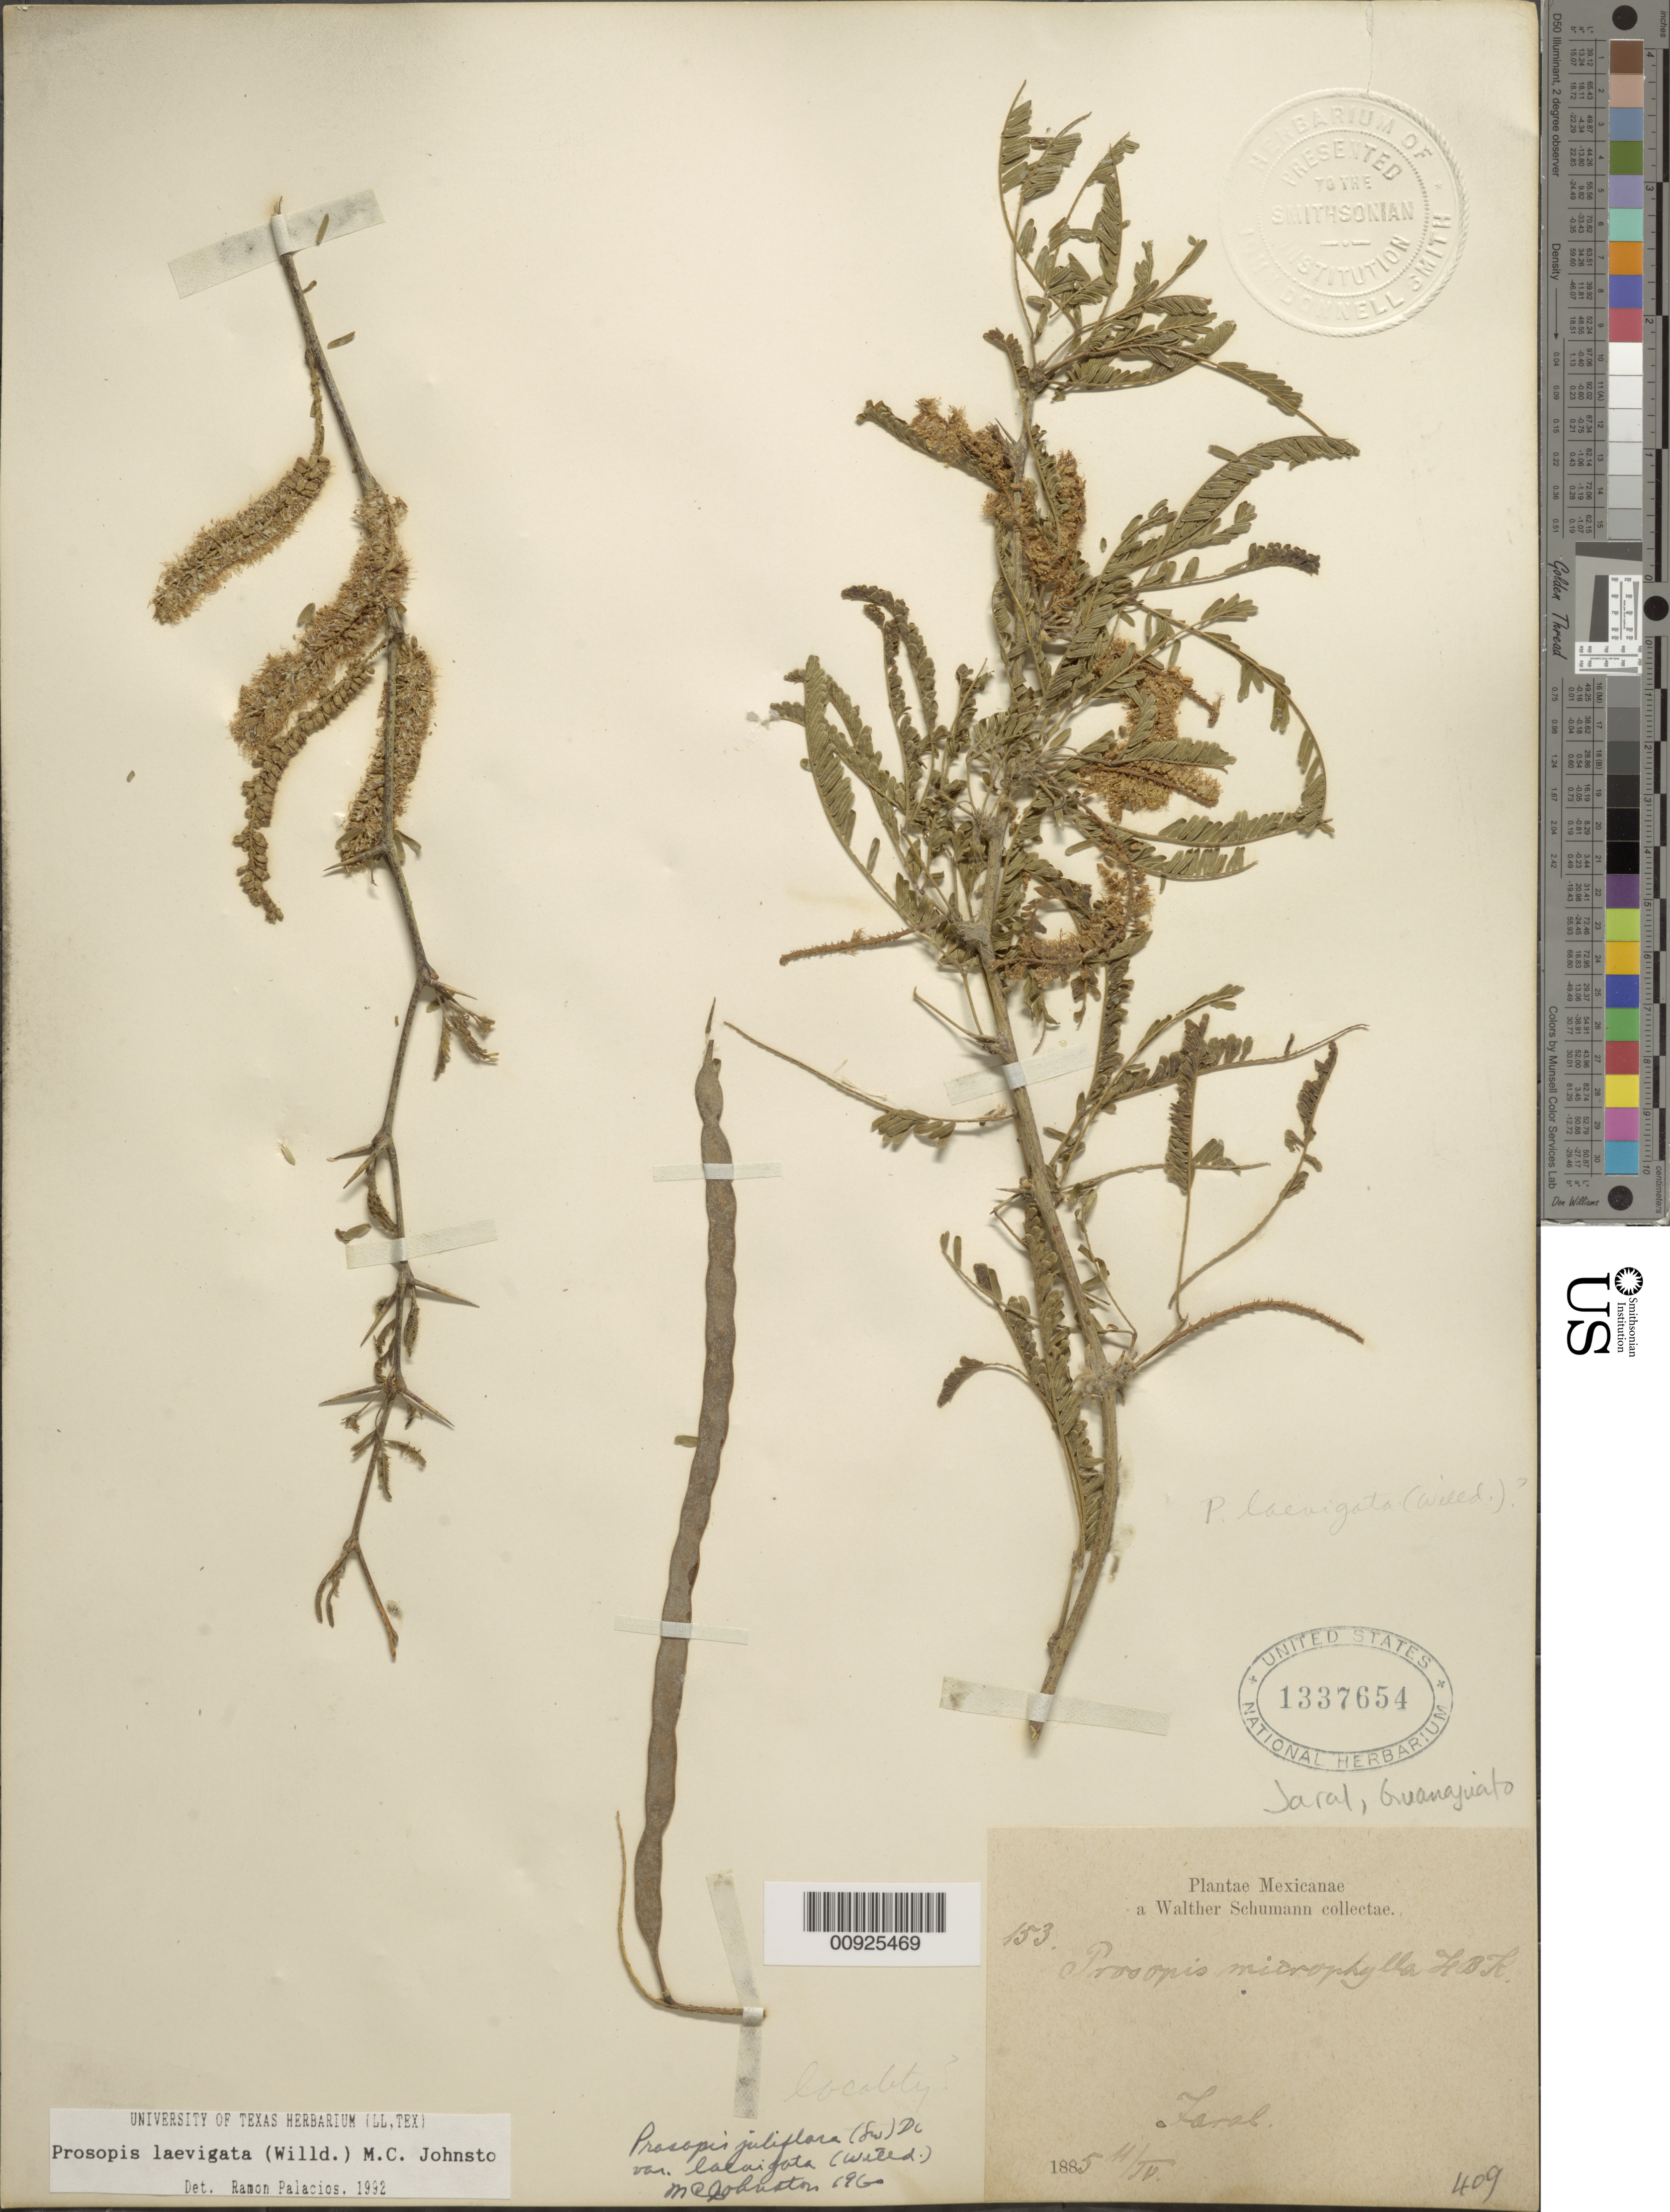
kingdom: Plantae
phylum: Tracheophyta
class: Magnoliopsida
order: Fabales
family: Fabaceae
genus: Neltuma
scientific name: Neltuma laevigata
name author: (Humb. & Bonpl. ex Willd.) Britton & Rose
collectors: W. Schumann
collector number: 153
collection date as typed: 11 Apr 1885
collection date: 1885-04-11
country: Mexico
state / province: Guanajuato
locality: Jaral.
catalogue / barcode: US 1337654